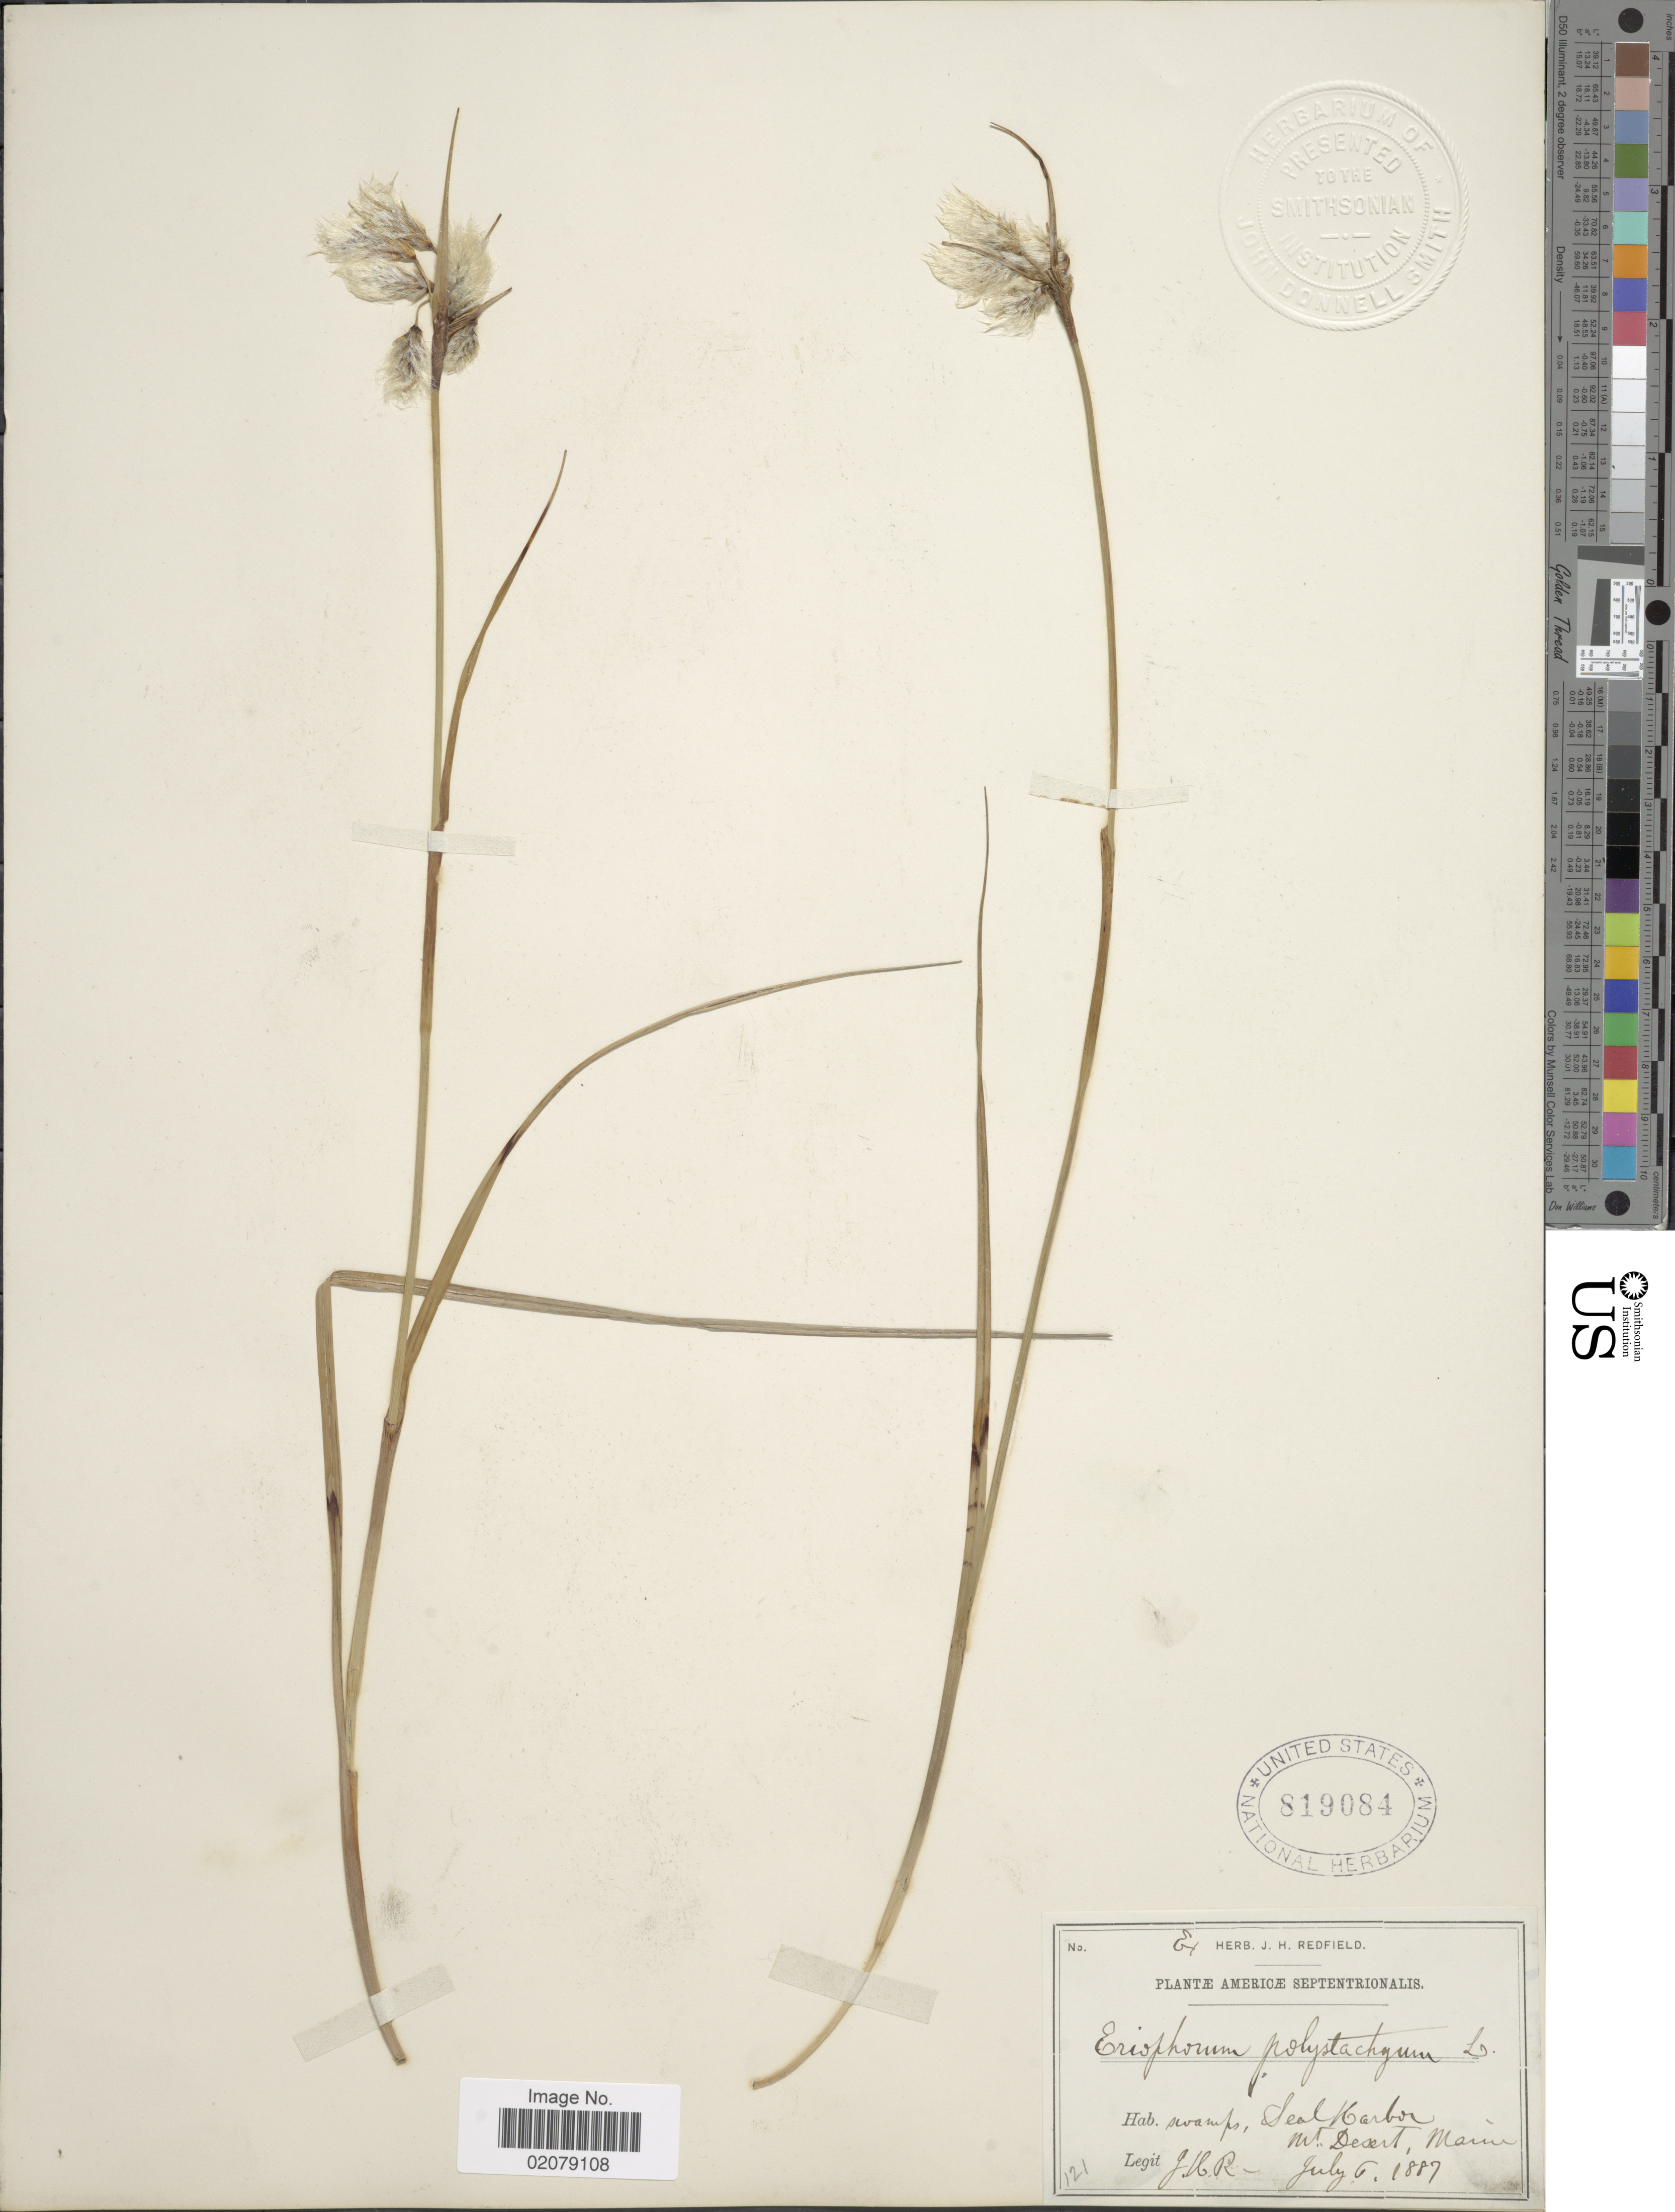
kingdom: Plantae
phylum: Tracheophyta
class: Liliopsida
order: Poales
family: Cyperaceae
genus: Eriophorum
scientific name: Eriophorum viridicarinatum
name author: (Englem.) Fernald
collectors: J. Redfield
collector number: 121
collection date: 1887-07-06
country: United States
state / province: Maine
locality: Seal Harbor, Mt. Desert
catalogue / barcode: US 819084